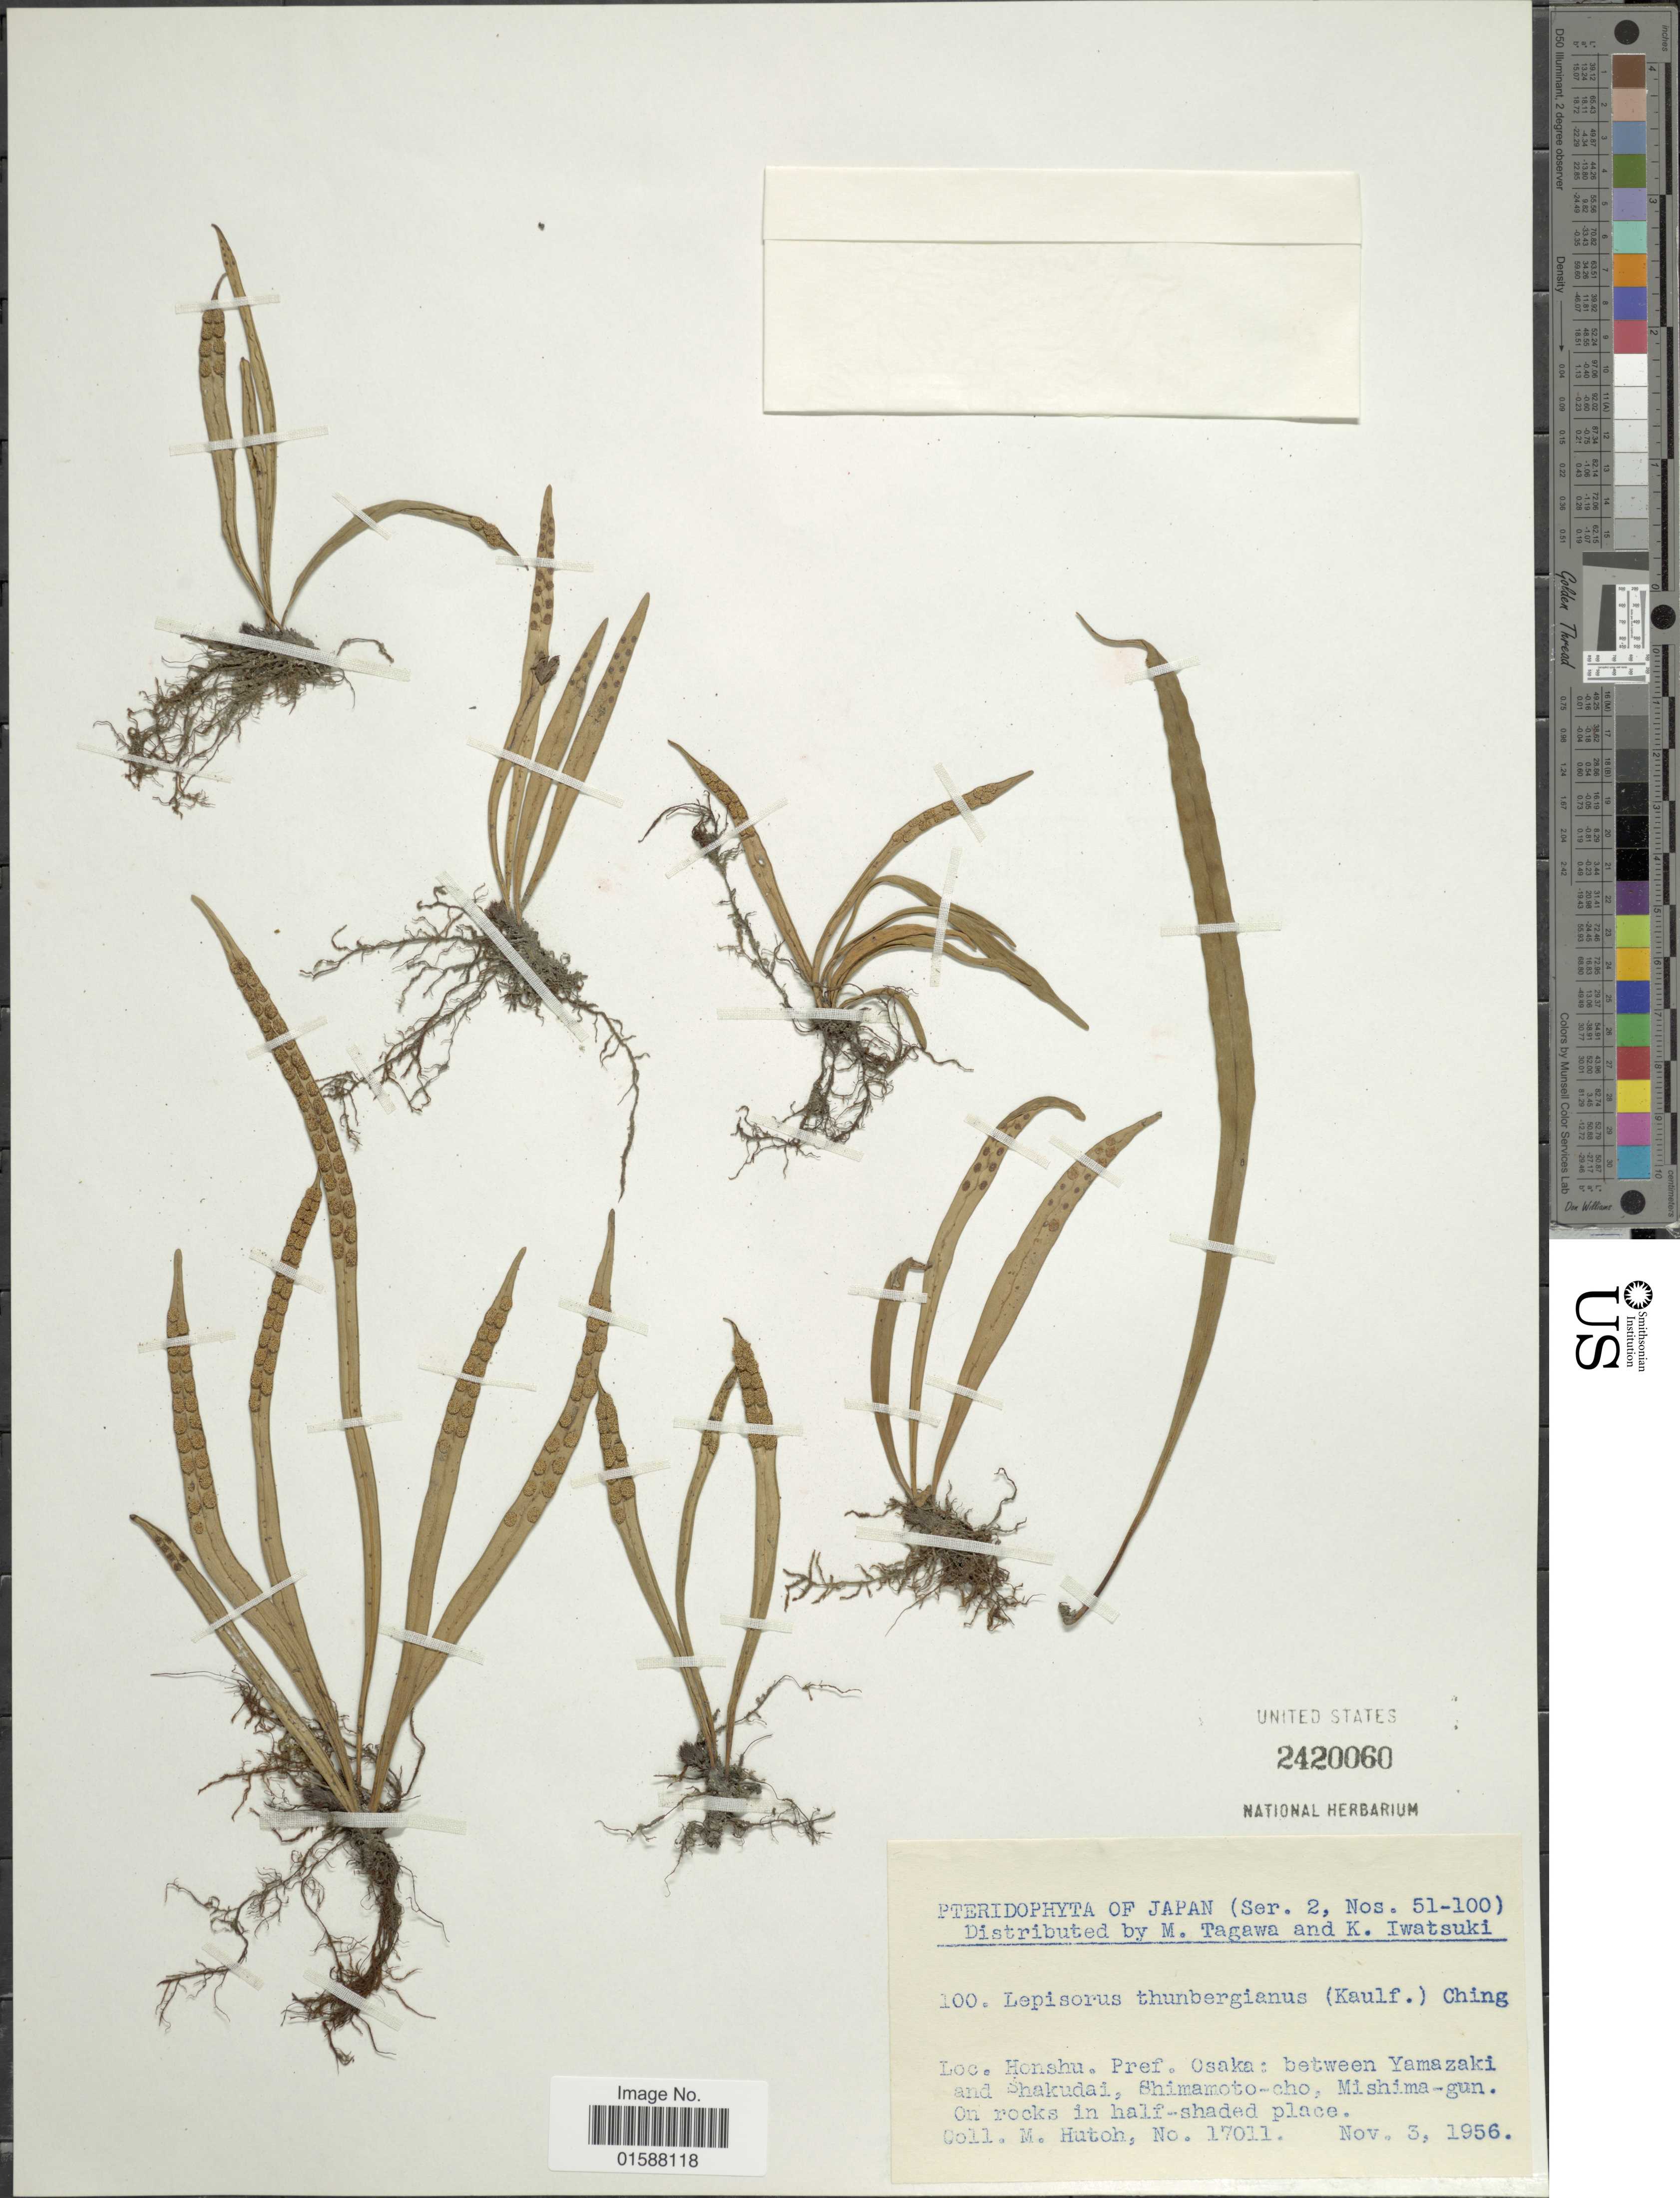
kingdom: Plantae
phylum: Tracheophyta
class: Polypodiopsida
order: Polypodiales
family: Polypodiaceae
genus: Lepisorus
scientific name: Lepisorus thunbergianus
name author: (Kaulf.) Ching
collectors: M. Hutch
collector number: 17011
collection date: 1956-11-03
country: Japan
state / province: Osaka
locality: Honshu: between yamazaki and Shakudai, Shimamoto-cho, Mishima-gun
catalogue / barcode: US 2420060